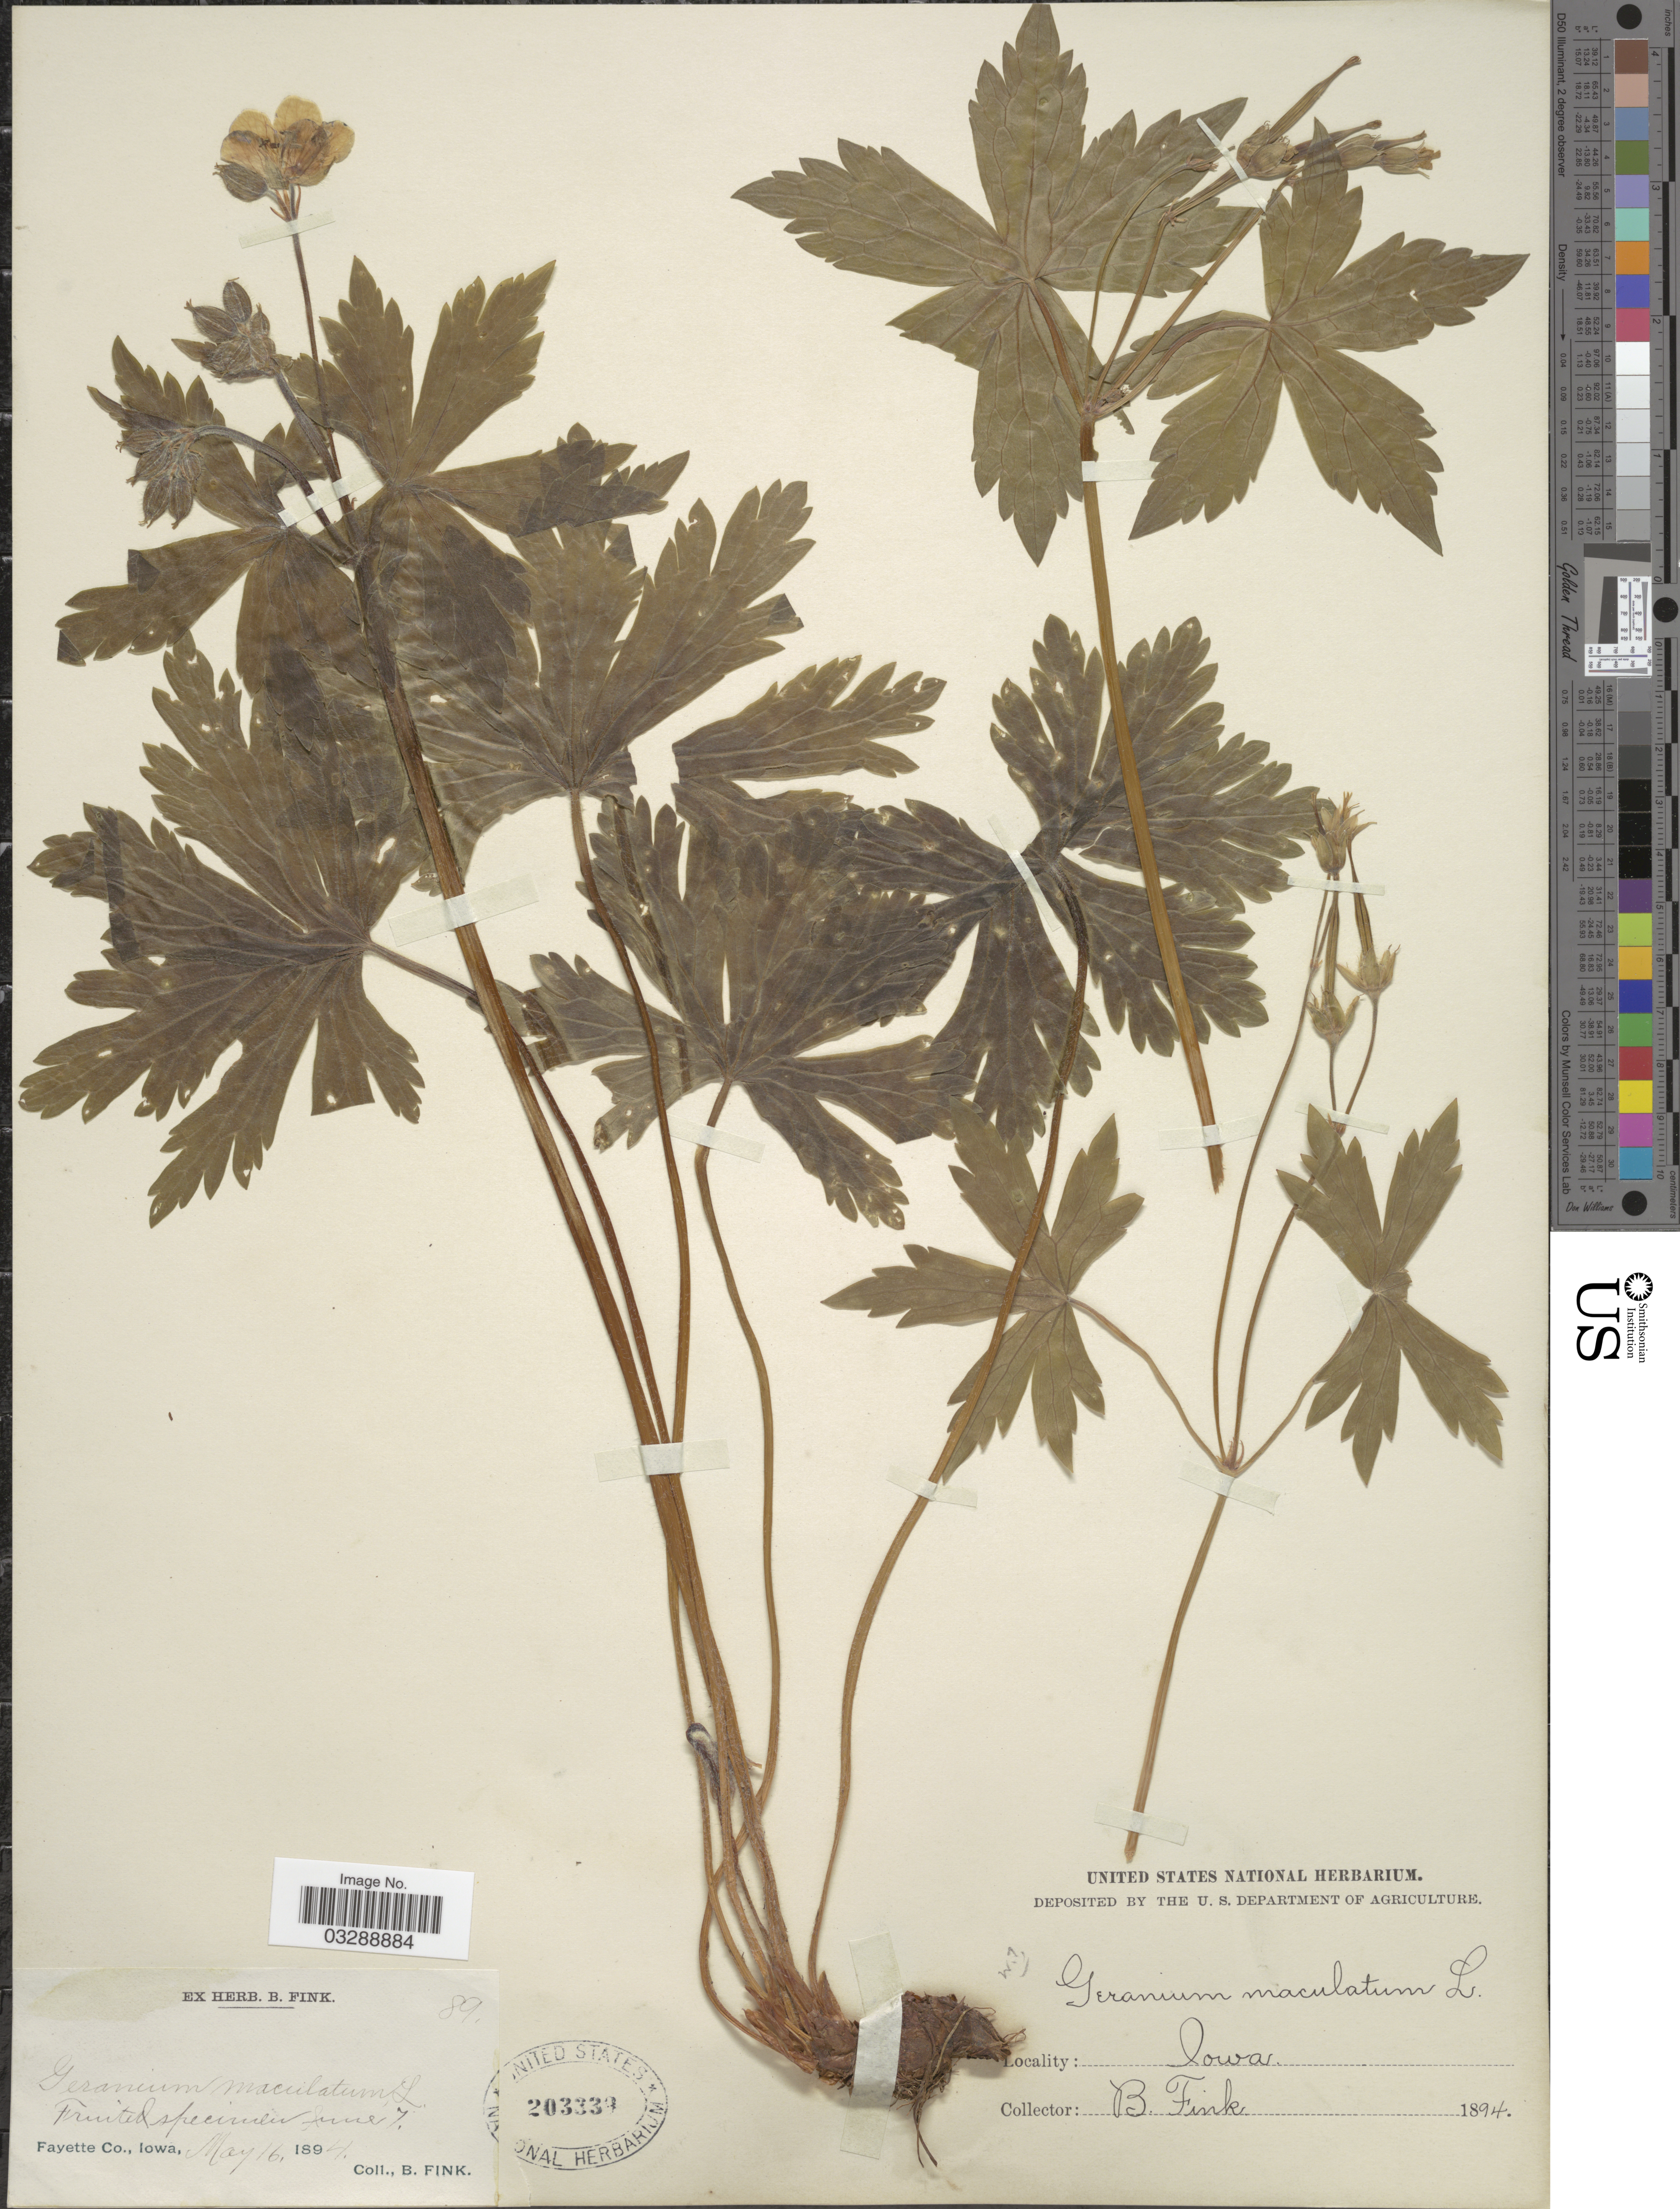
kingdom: Plantae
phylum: Tracheophyta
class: Magnoliopsida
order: Geraniales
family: Geraniaceae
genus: Geranium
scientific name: Geranium maculatum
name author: L.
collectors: B. Fink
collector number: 89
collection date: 1894-05-16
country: United States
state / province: Iowa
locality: Fayette Co.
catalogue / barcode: US 203339